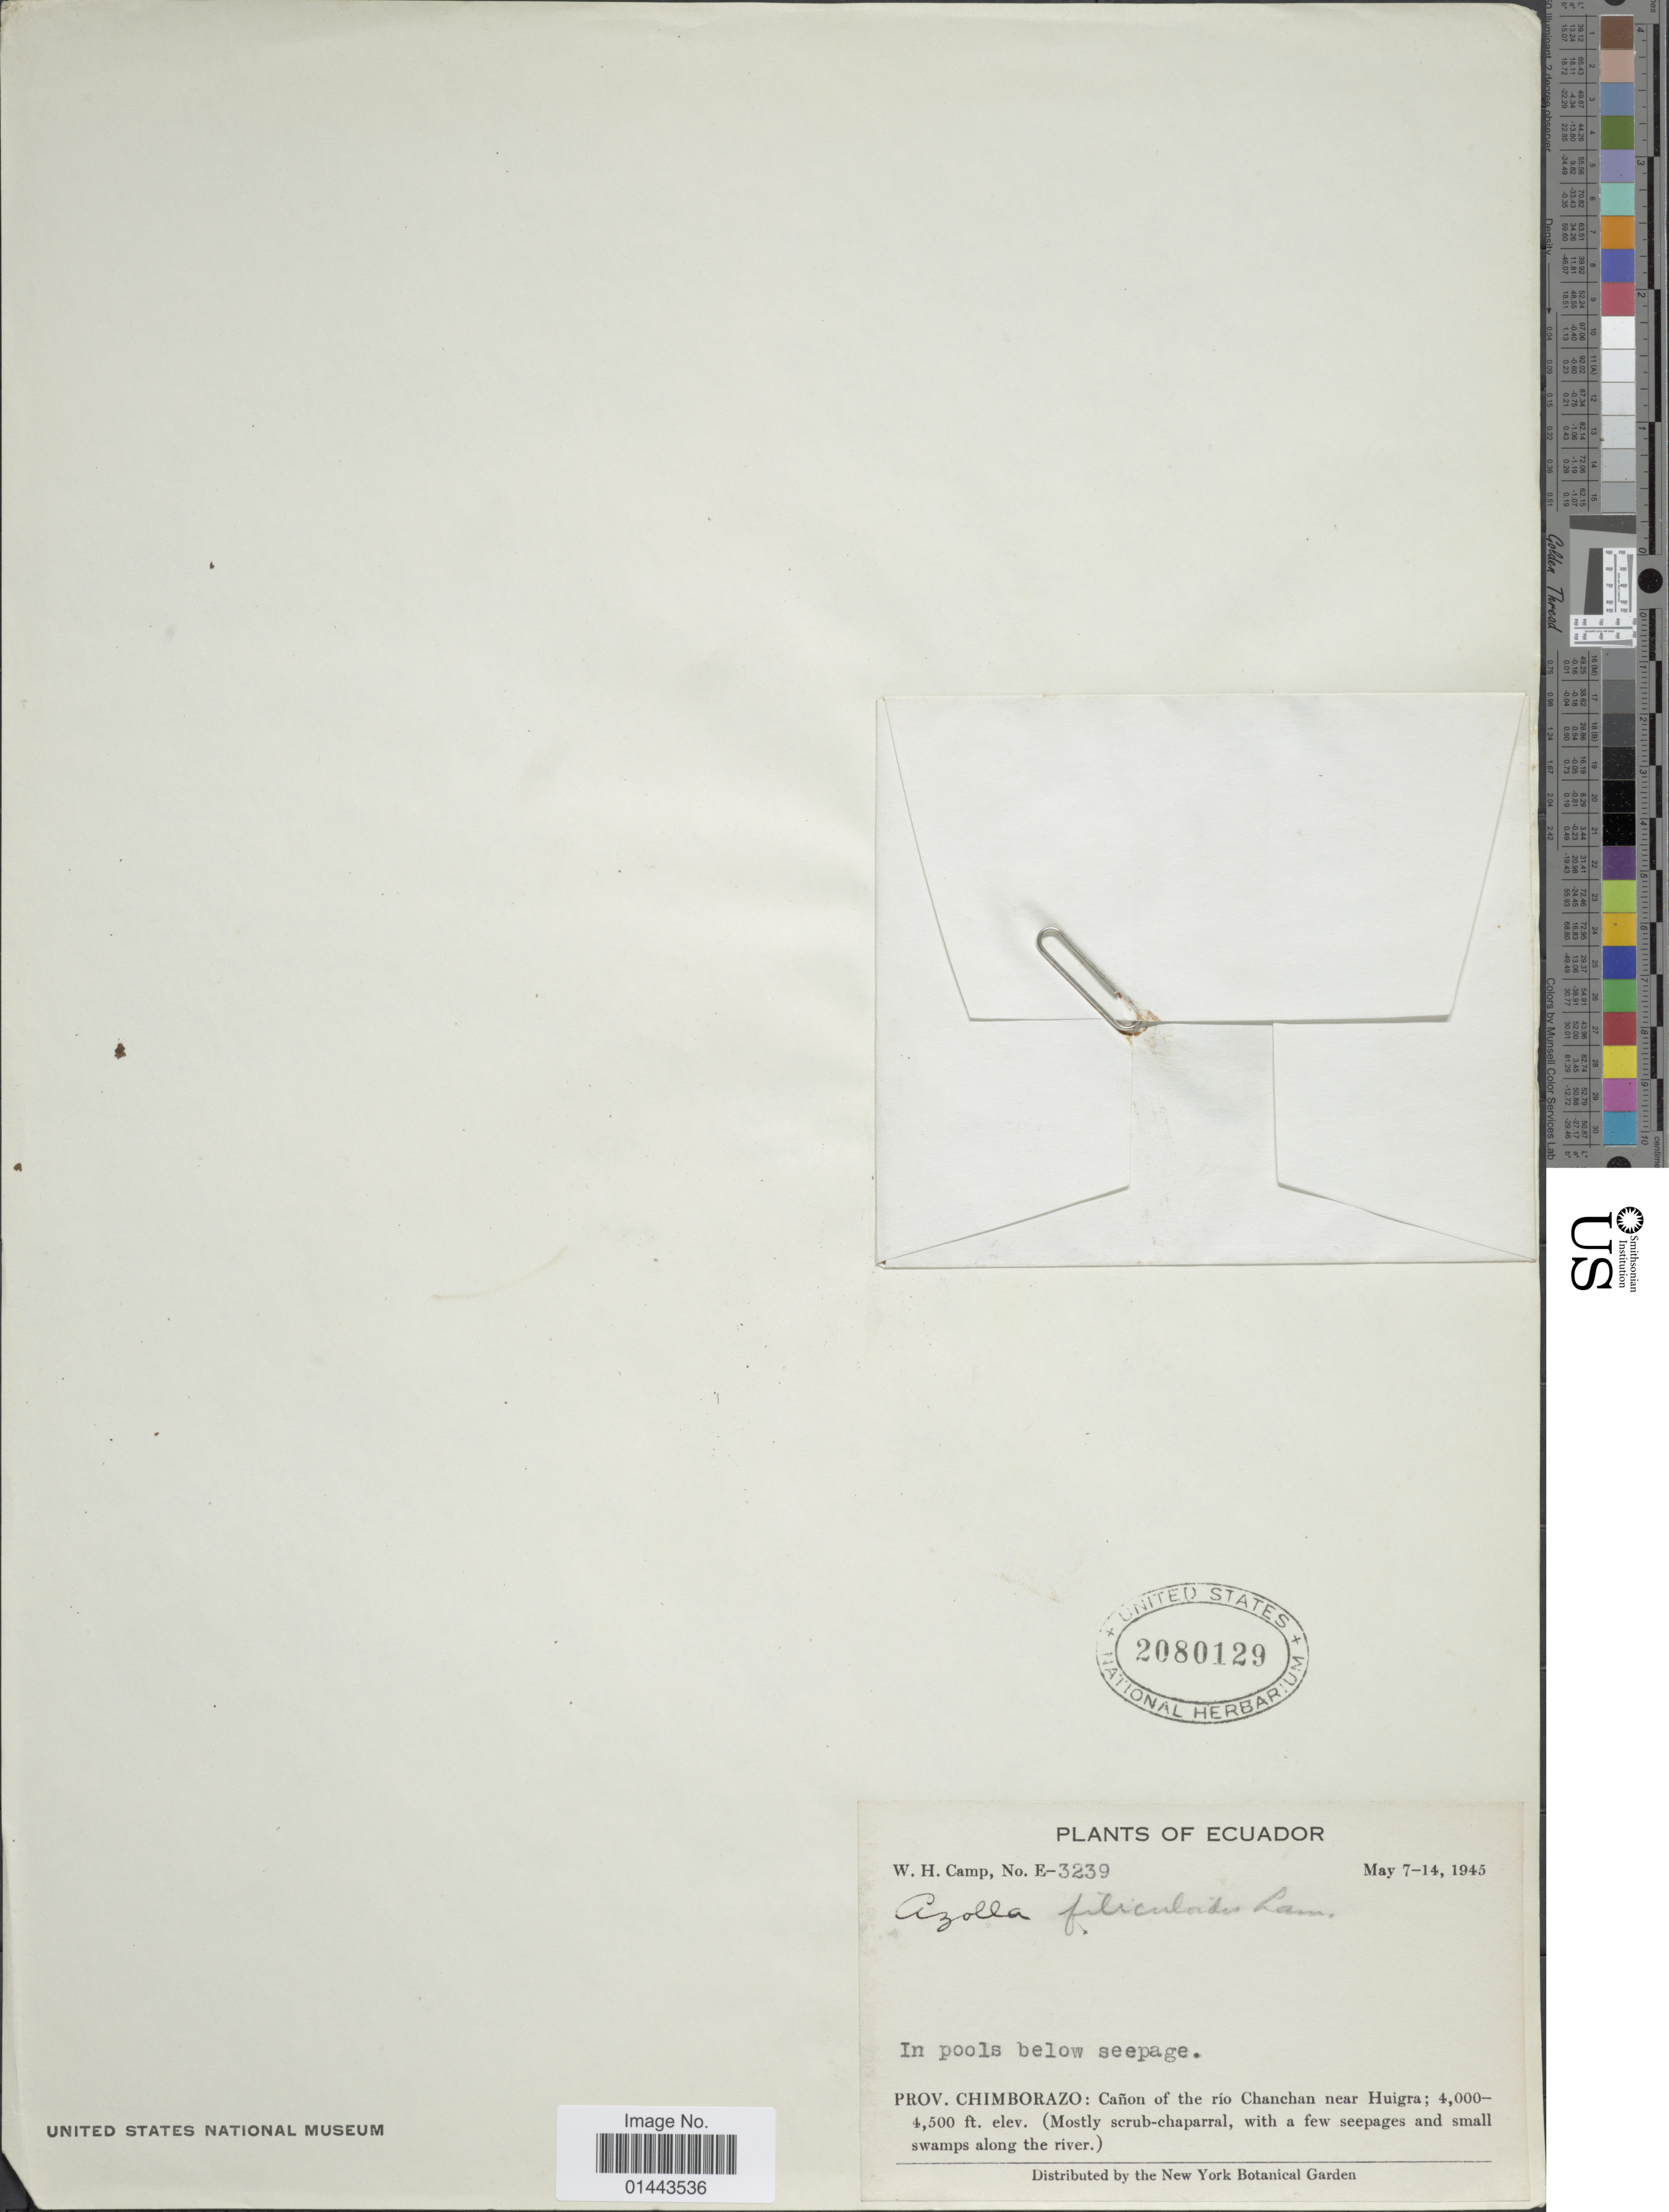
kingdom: Plantae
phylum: Tracheophyta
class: Polypodiopsida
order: Salviniales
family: Salviniaceae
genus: Azolla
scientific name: Azolla filiculoides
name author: Lam.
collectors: W. H. Camp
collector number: E-3239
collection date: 1945-05-07/1945-05-14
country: Ecuador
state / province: Chimborazo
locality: In pools below seepage. Canon of the rio Chanchan near Huiga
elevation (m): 1219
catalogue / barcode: US 2080129